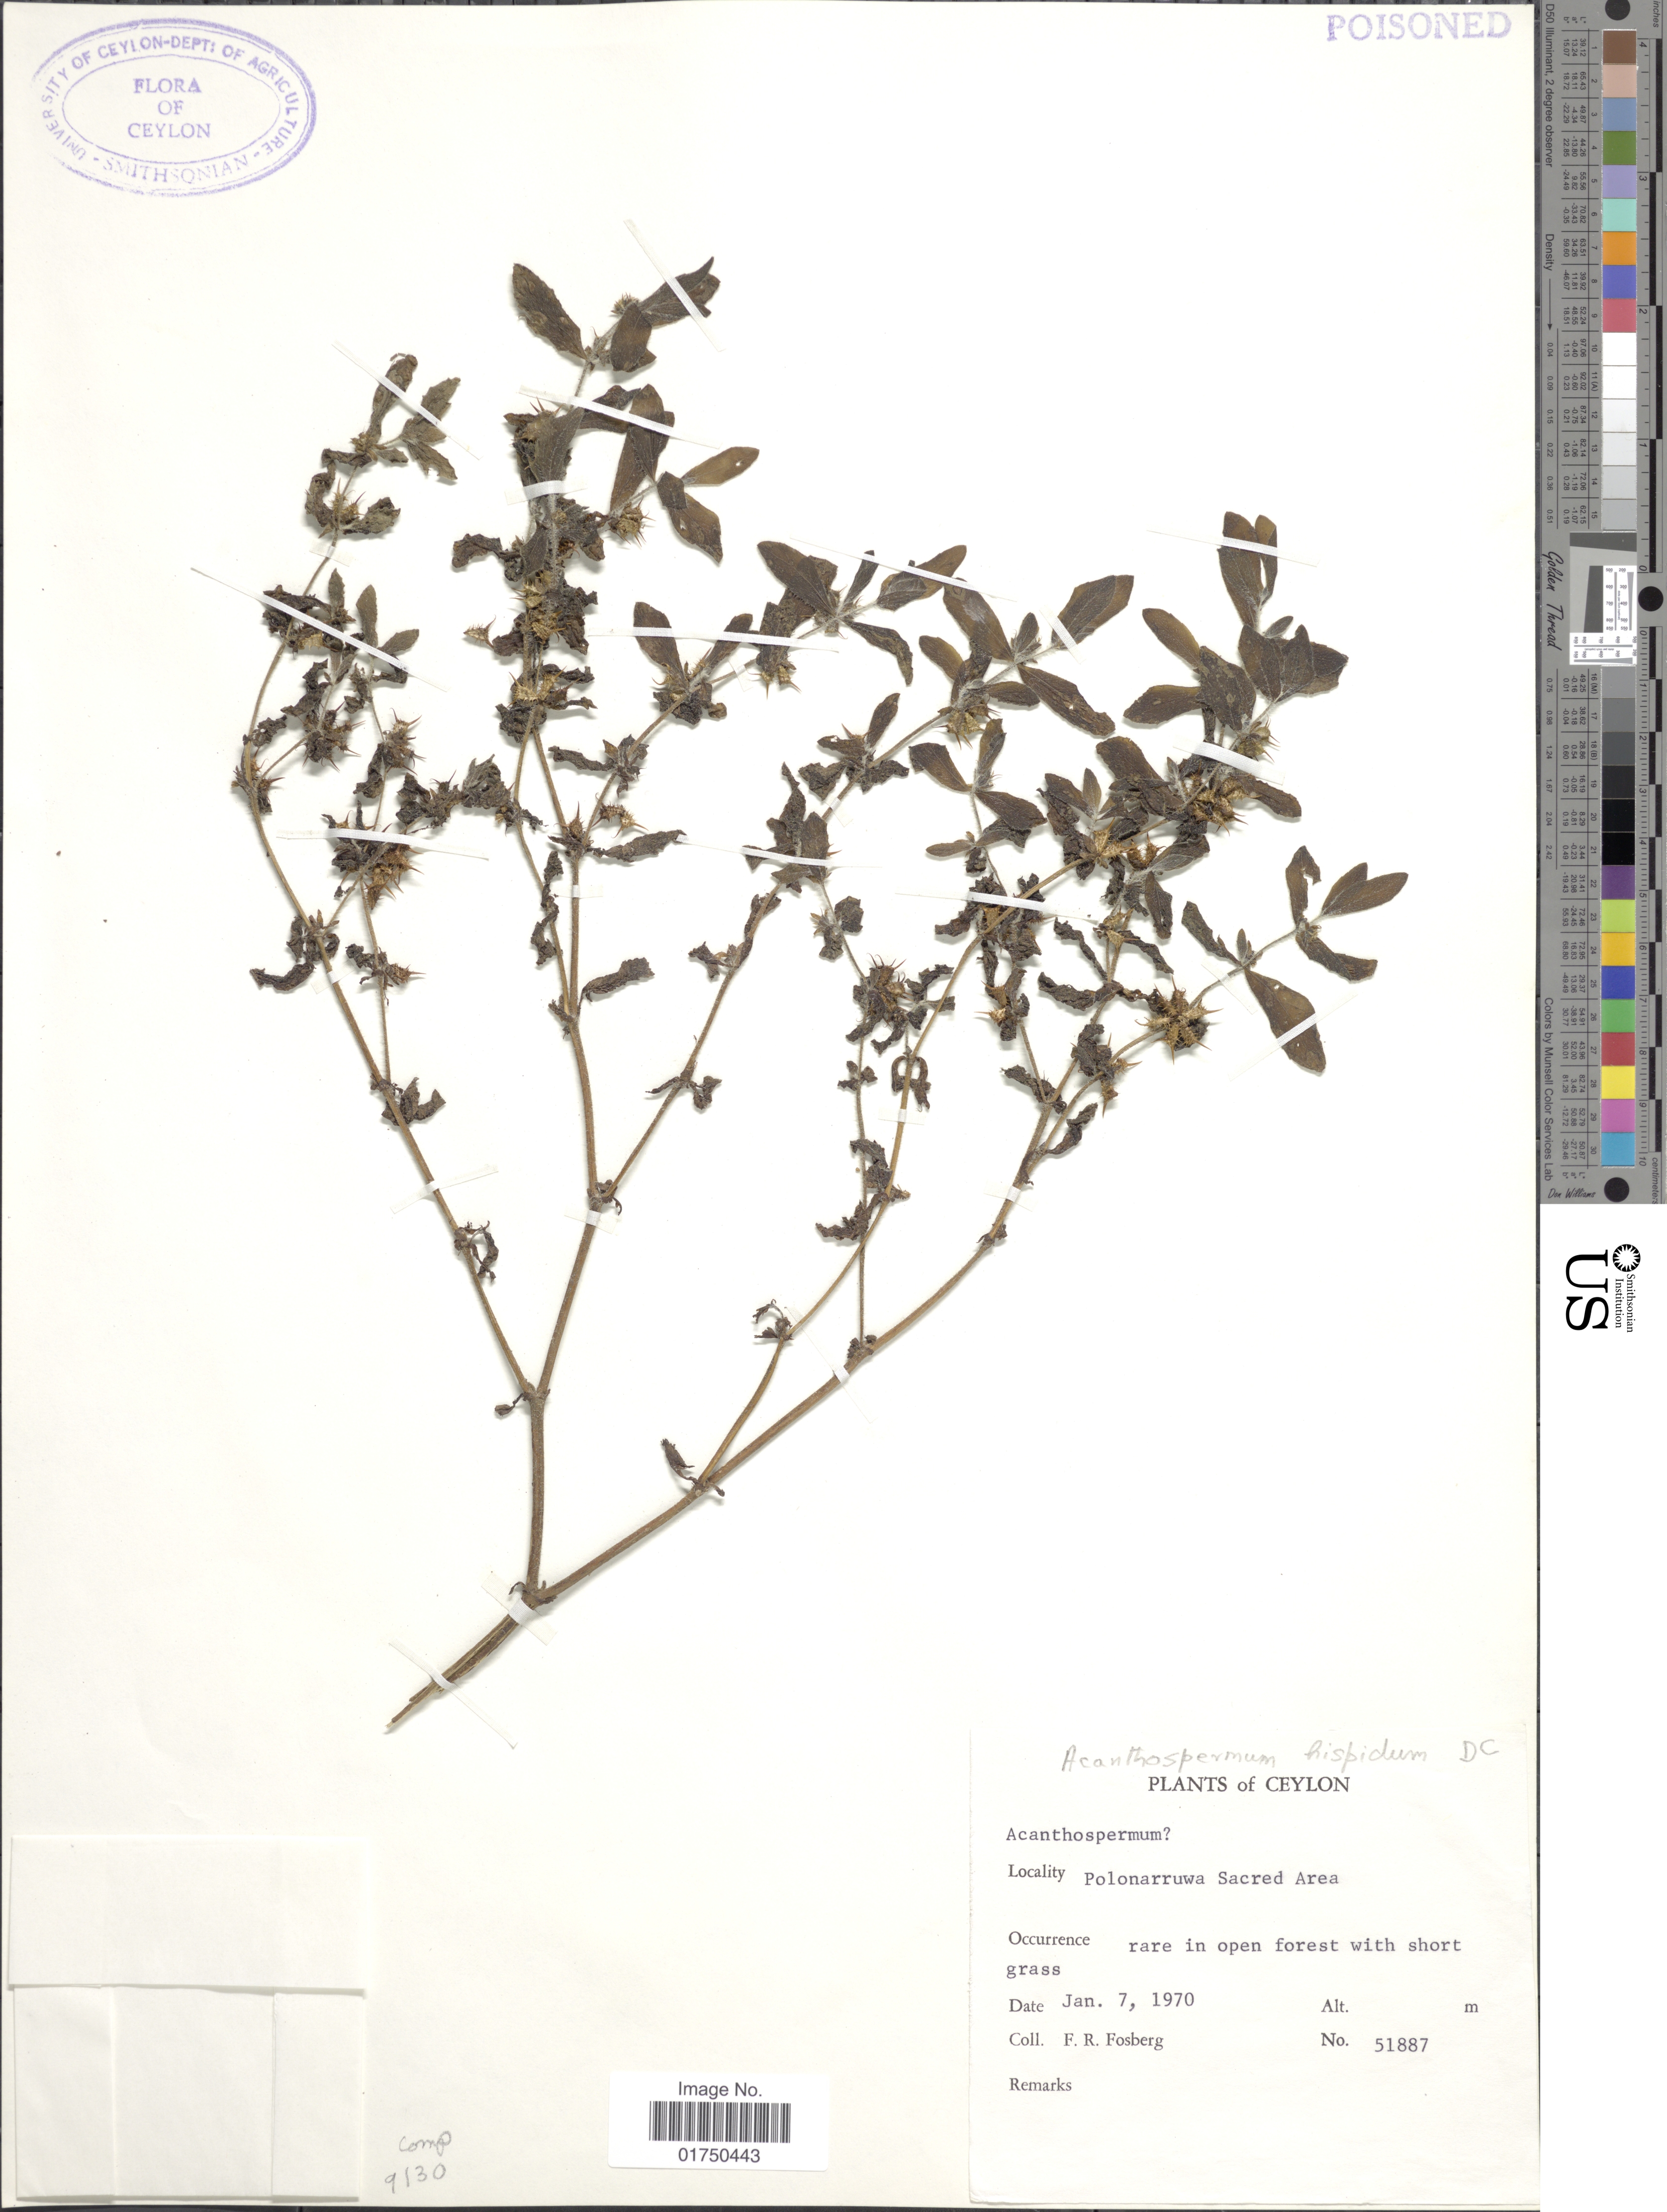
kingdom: Plantae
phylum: Tracheophyta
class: Magnoliopsida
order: Asterales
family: Asteraceae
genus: Acanthospermum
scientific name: Acanthospermum hispidum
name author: DC.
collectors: F. R. Fosberg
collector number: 51887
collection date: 1970-01-07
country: Sri Lanka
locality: Ceylon. Polonarruwa Sacred Area